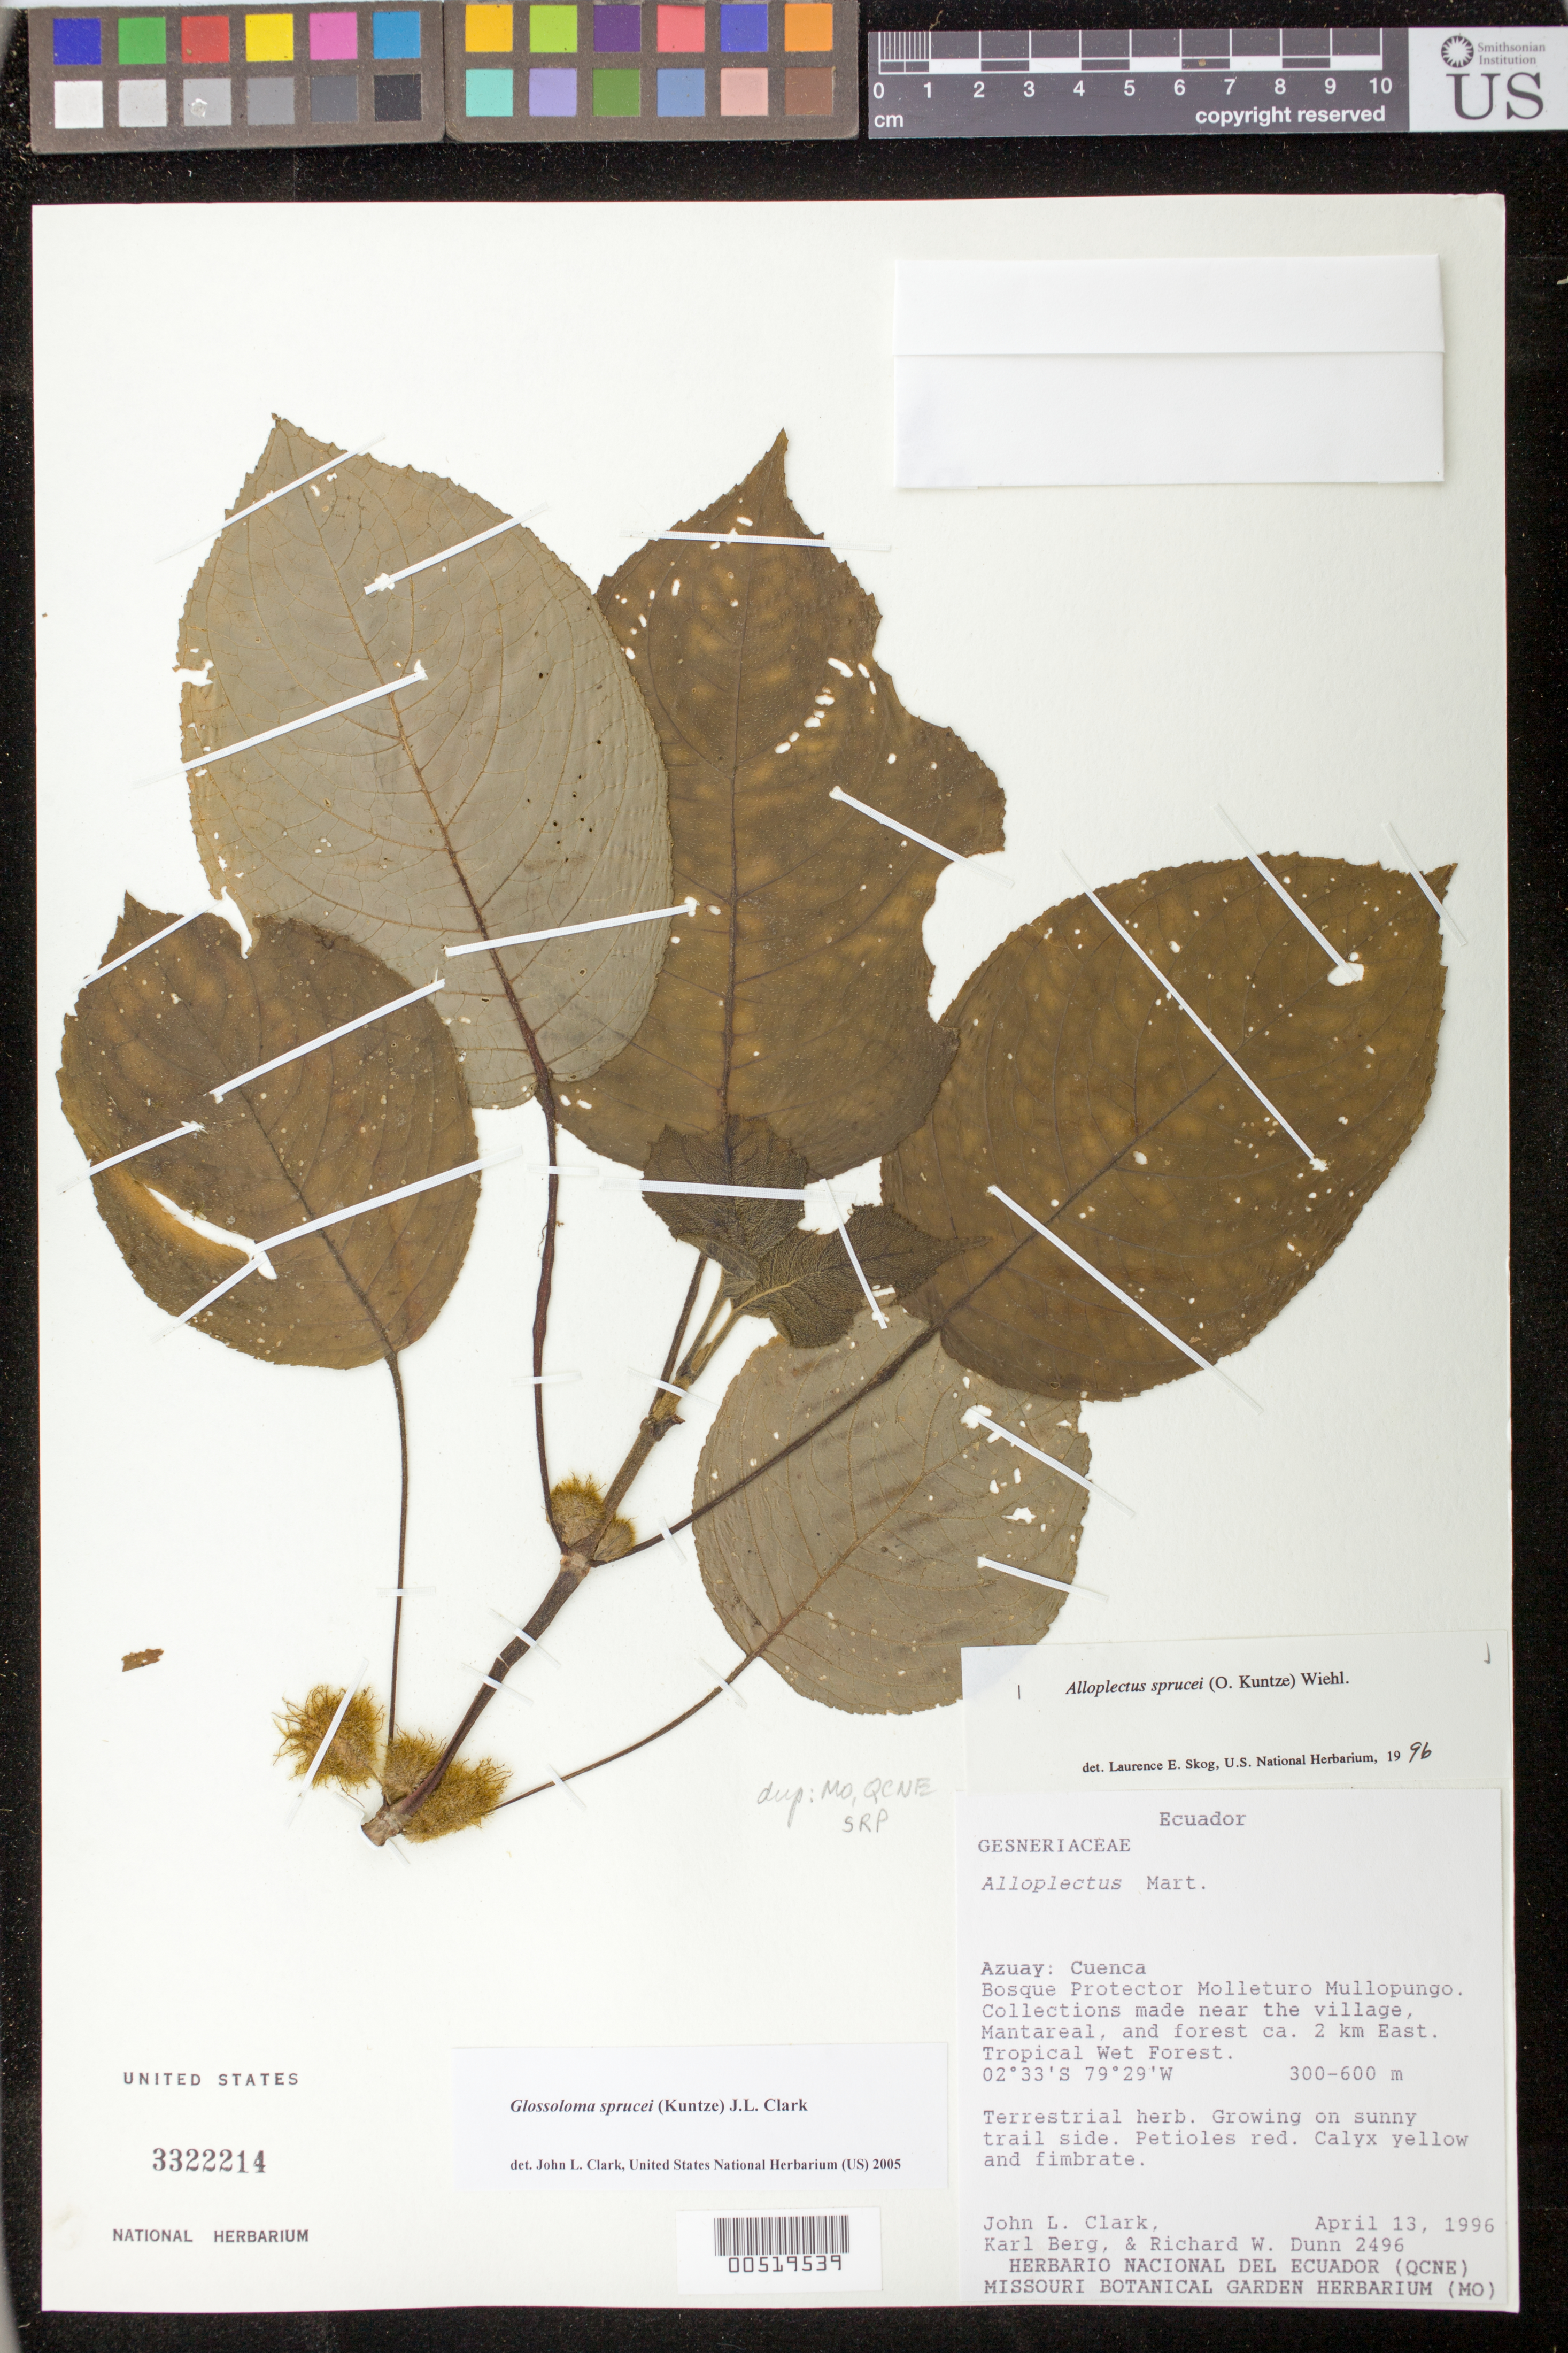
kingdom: Plantae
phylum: Tracheophyta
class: Magnoliopsida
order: Lamiales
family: Gesneriaceae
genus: Glossoloma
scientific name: Glossoloma sprucei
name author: (Kuntze) J.L. Clark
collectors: J. L. Clark, K. Berg & R. Dunn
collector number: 2496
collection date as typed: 13 Apr 1996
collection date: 1996-04-13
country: Ecuador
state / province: Azuay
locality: Cuenca: Bosque Protector Molleturo Mullopungo, near the village, Mantareal and forest ca. 2 km E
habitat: Tropical wet forest; growing on sunny trailside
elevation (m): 300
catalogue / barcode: US 3322214